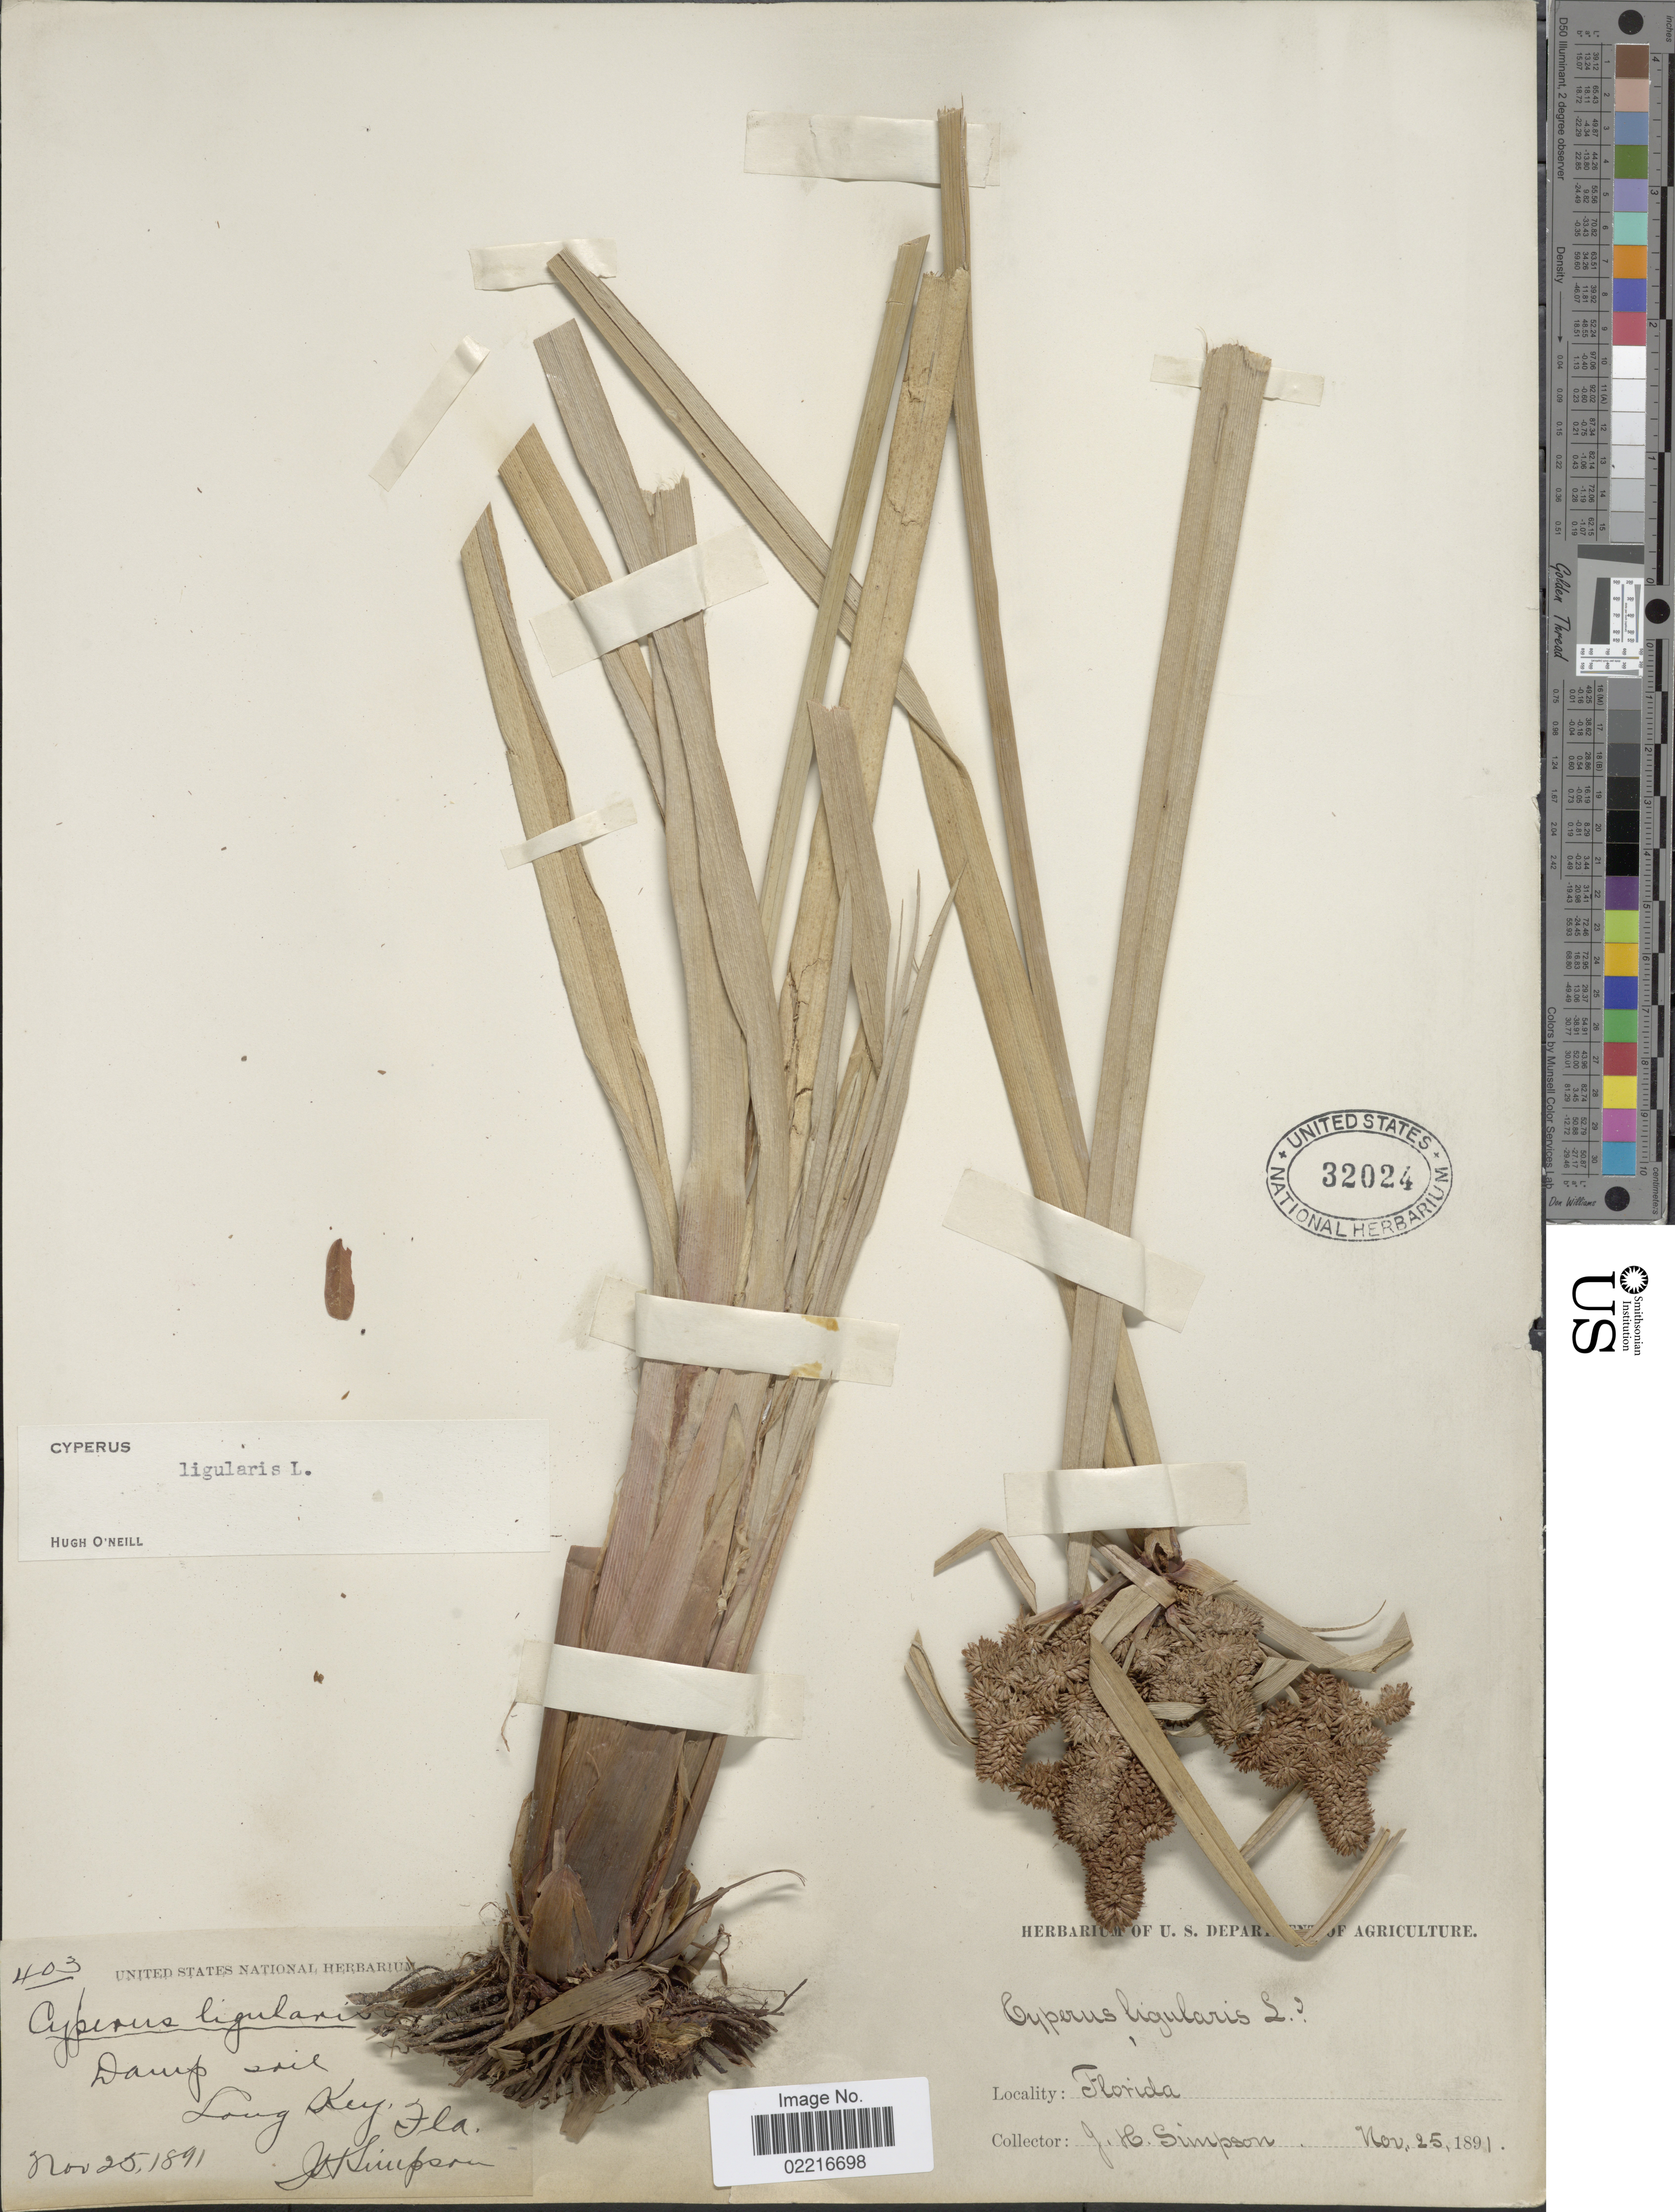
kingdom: Plantae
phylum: Tracheophyta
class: Liliopsida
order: Poales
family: Cyperaceae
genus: Cyperus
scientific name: Cyperus ligularis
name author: L.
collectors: J. H. Simpson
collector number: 403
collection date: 1891-11-25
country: United States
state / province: Florida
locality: Long Key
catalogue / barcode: US 32024